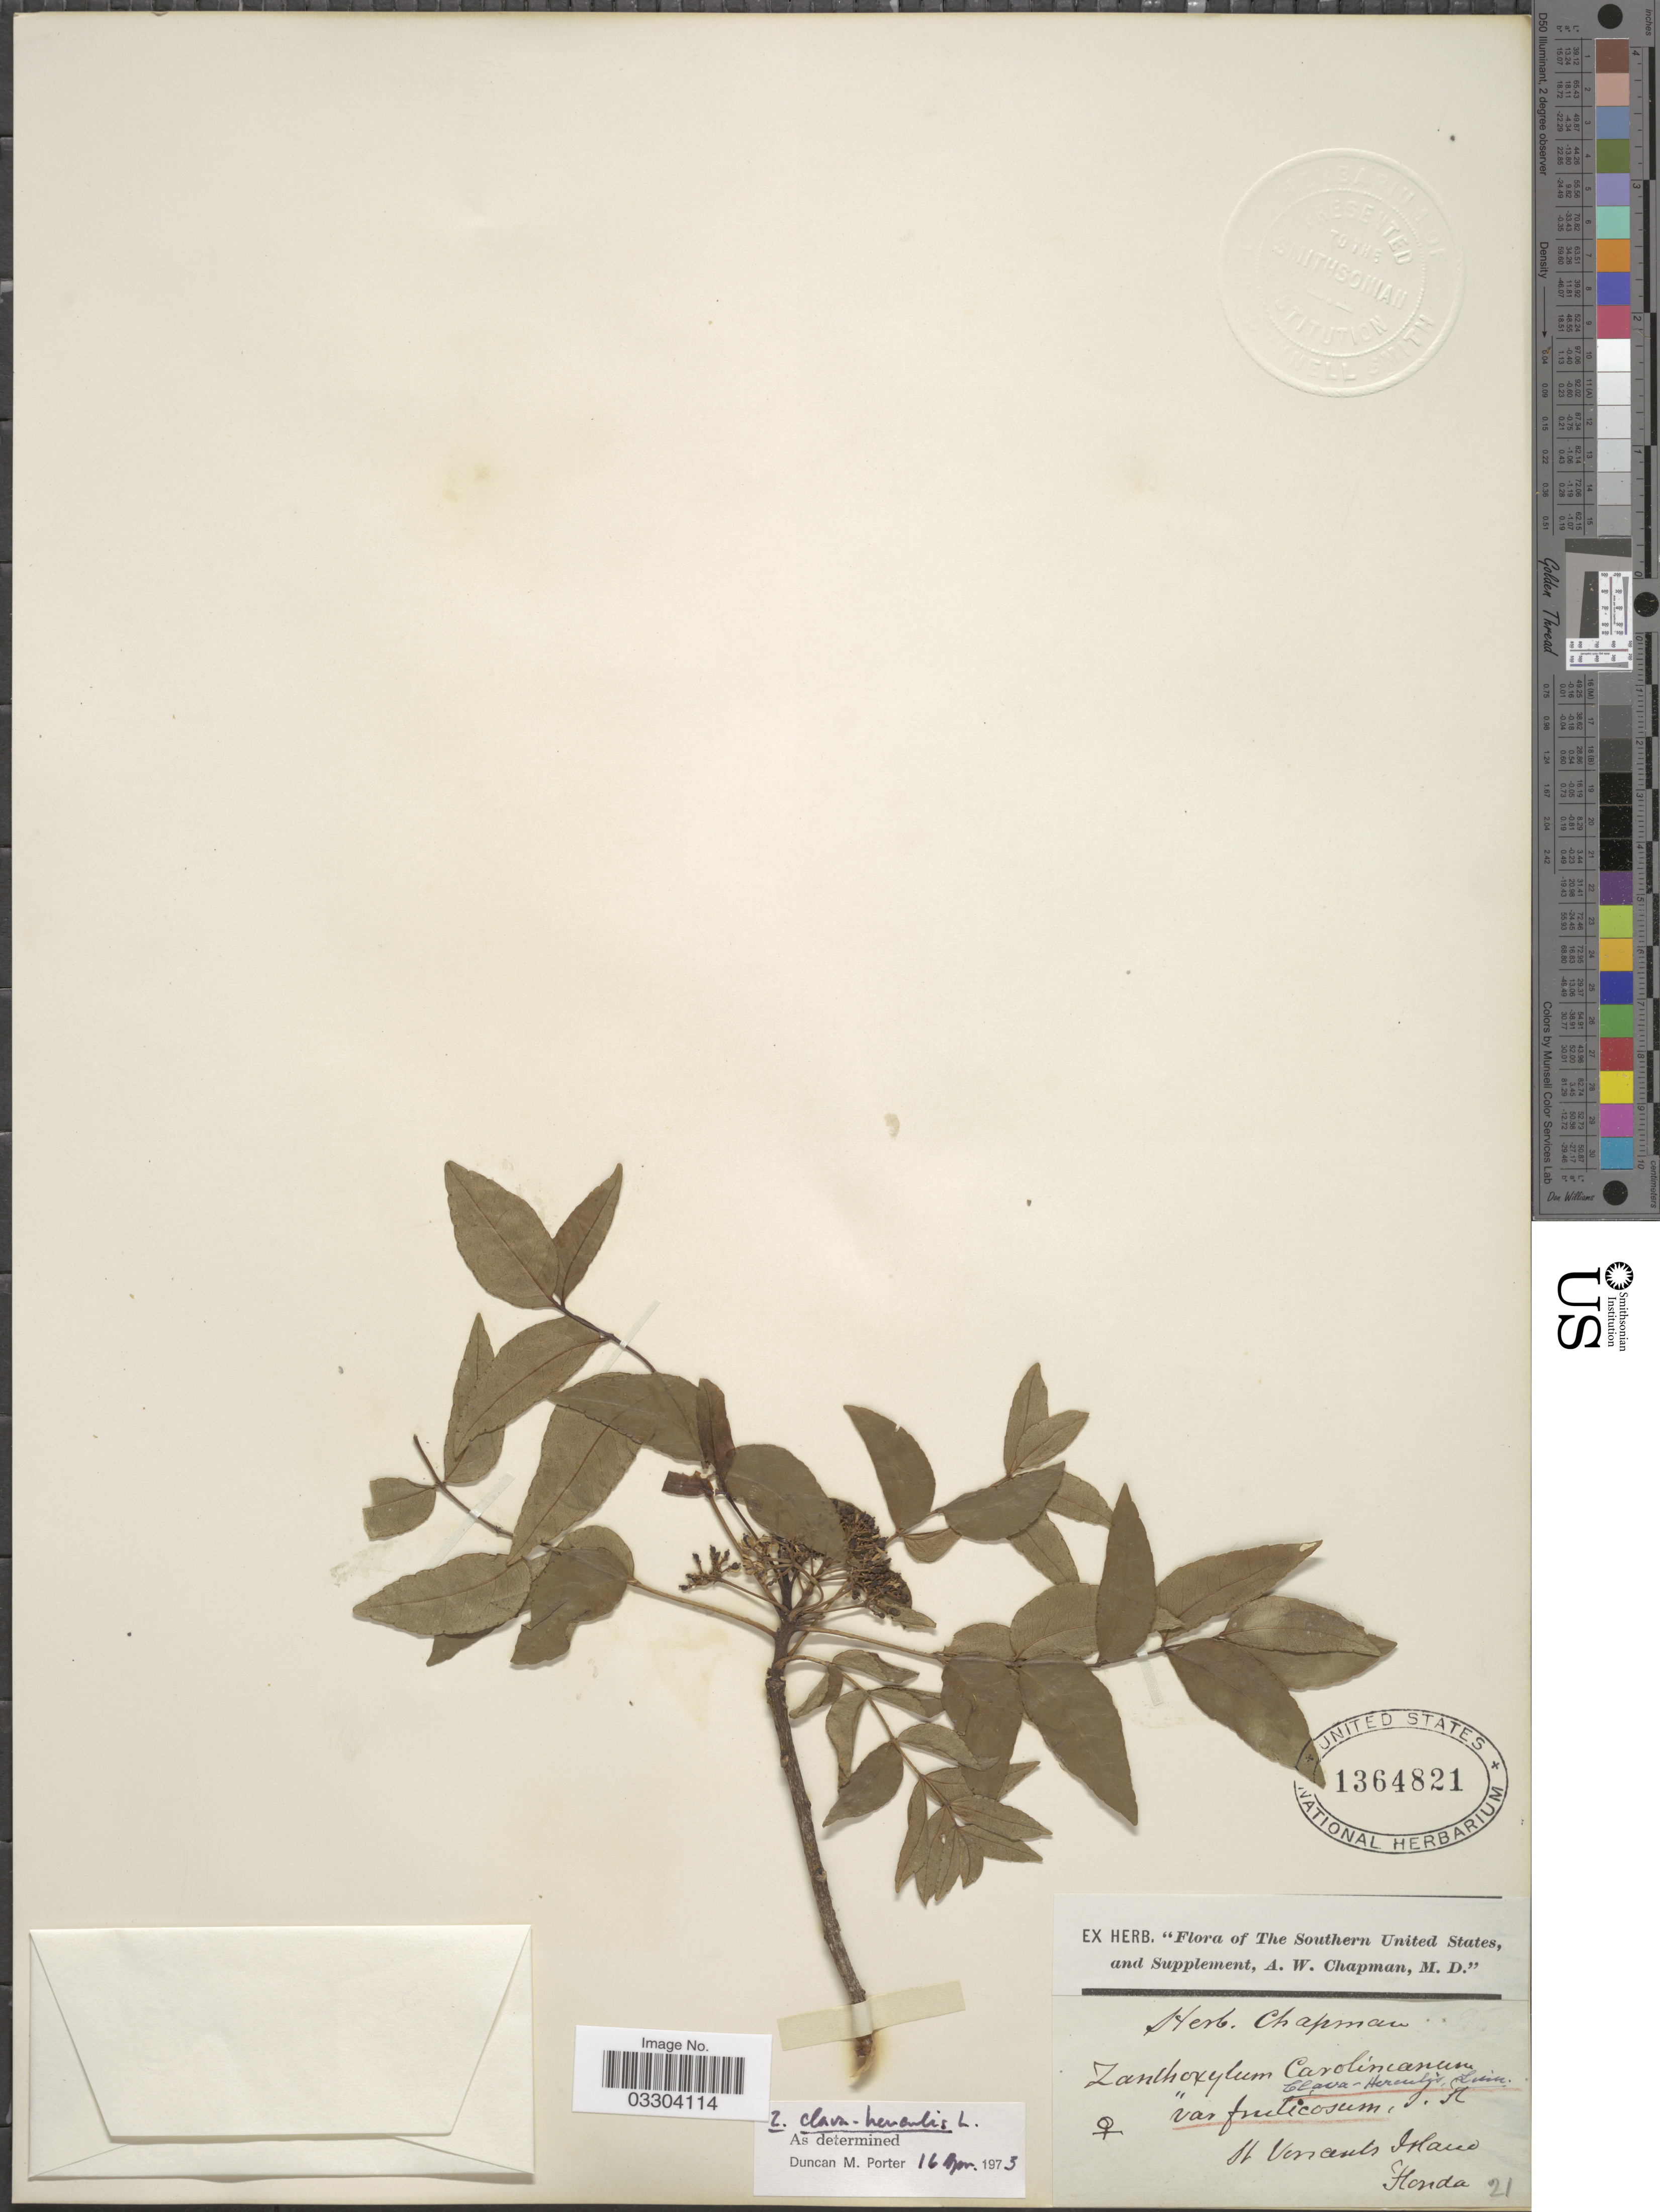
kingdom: Plantae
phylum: Tracheophyta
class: Magnoliopsida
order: Sapindales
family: Rutaceae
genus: Zanthoxylum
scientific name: Zanthoxylum clava-herculis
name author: L.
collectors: ex herb. A.W. Chapman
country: United States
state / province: Florida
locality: The Southern United States, and Supplement, St. Vincents Island.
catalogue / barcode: US 1364821